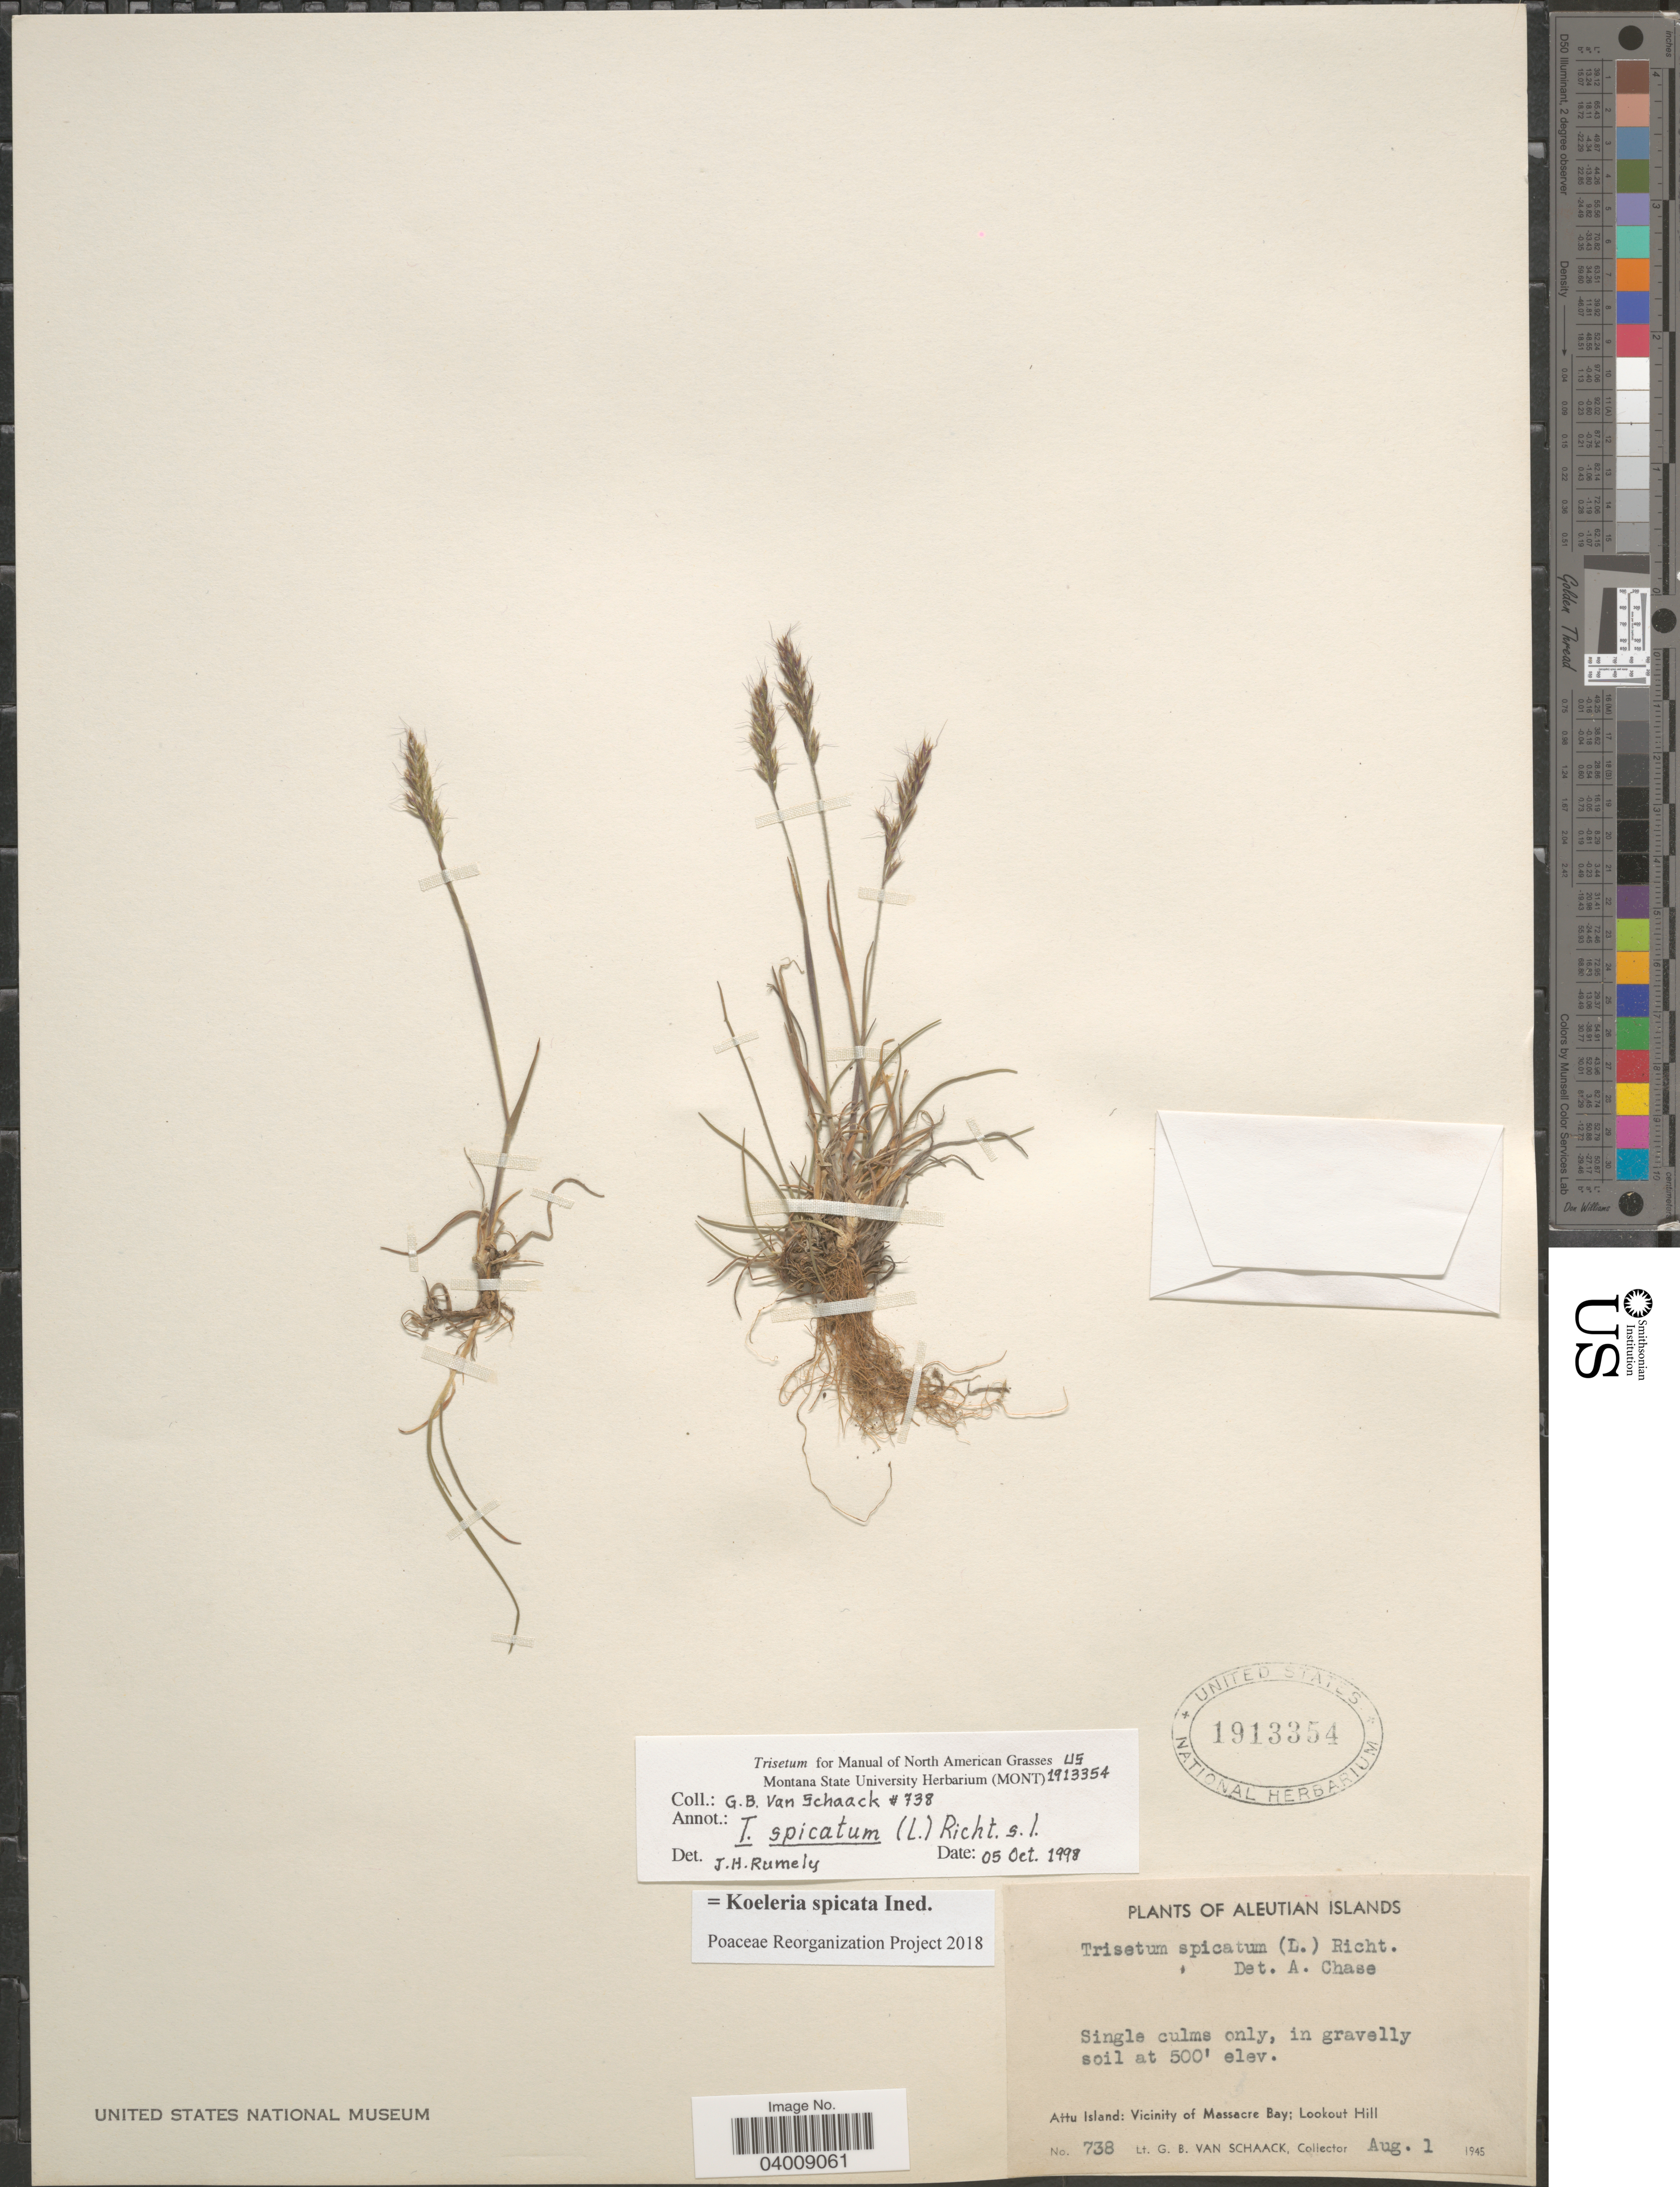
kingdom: Plantae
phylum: Tracheophyta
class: Liliopsida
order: Poales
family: Poaceae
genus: Koeleria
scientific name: Koeleria spicata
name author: (L.) Barberá et al.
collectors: G. Van Schaack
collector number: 738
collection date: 1945-08-01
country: United States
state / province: Alaska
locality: Aleutian Islands. Attu Island: Vicinity of Massacre Bay; Lookout Hill.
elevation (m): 152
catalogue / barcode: US 1913354